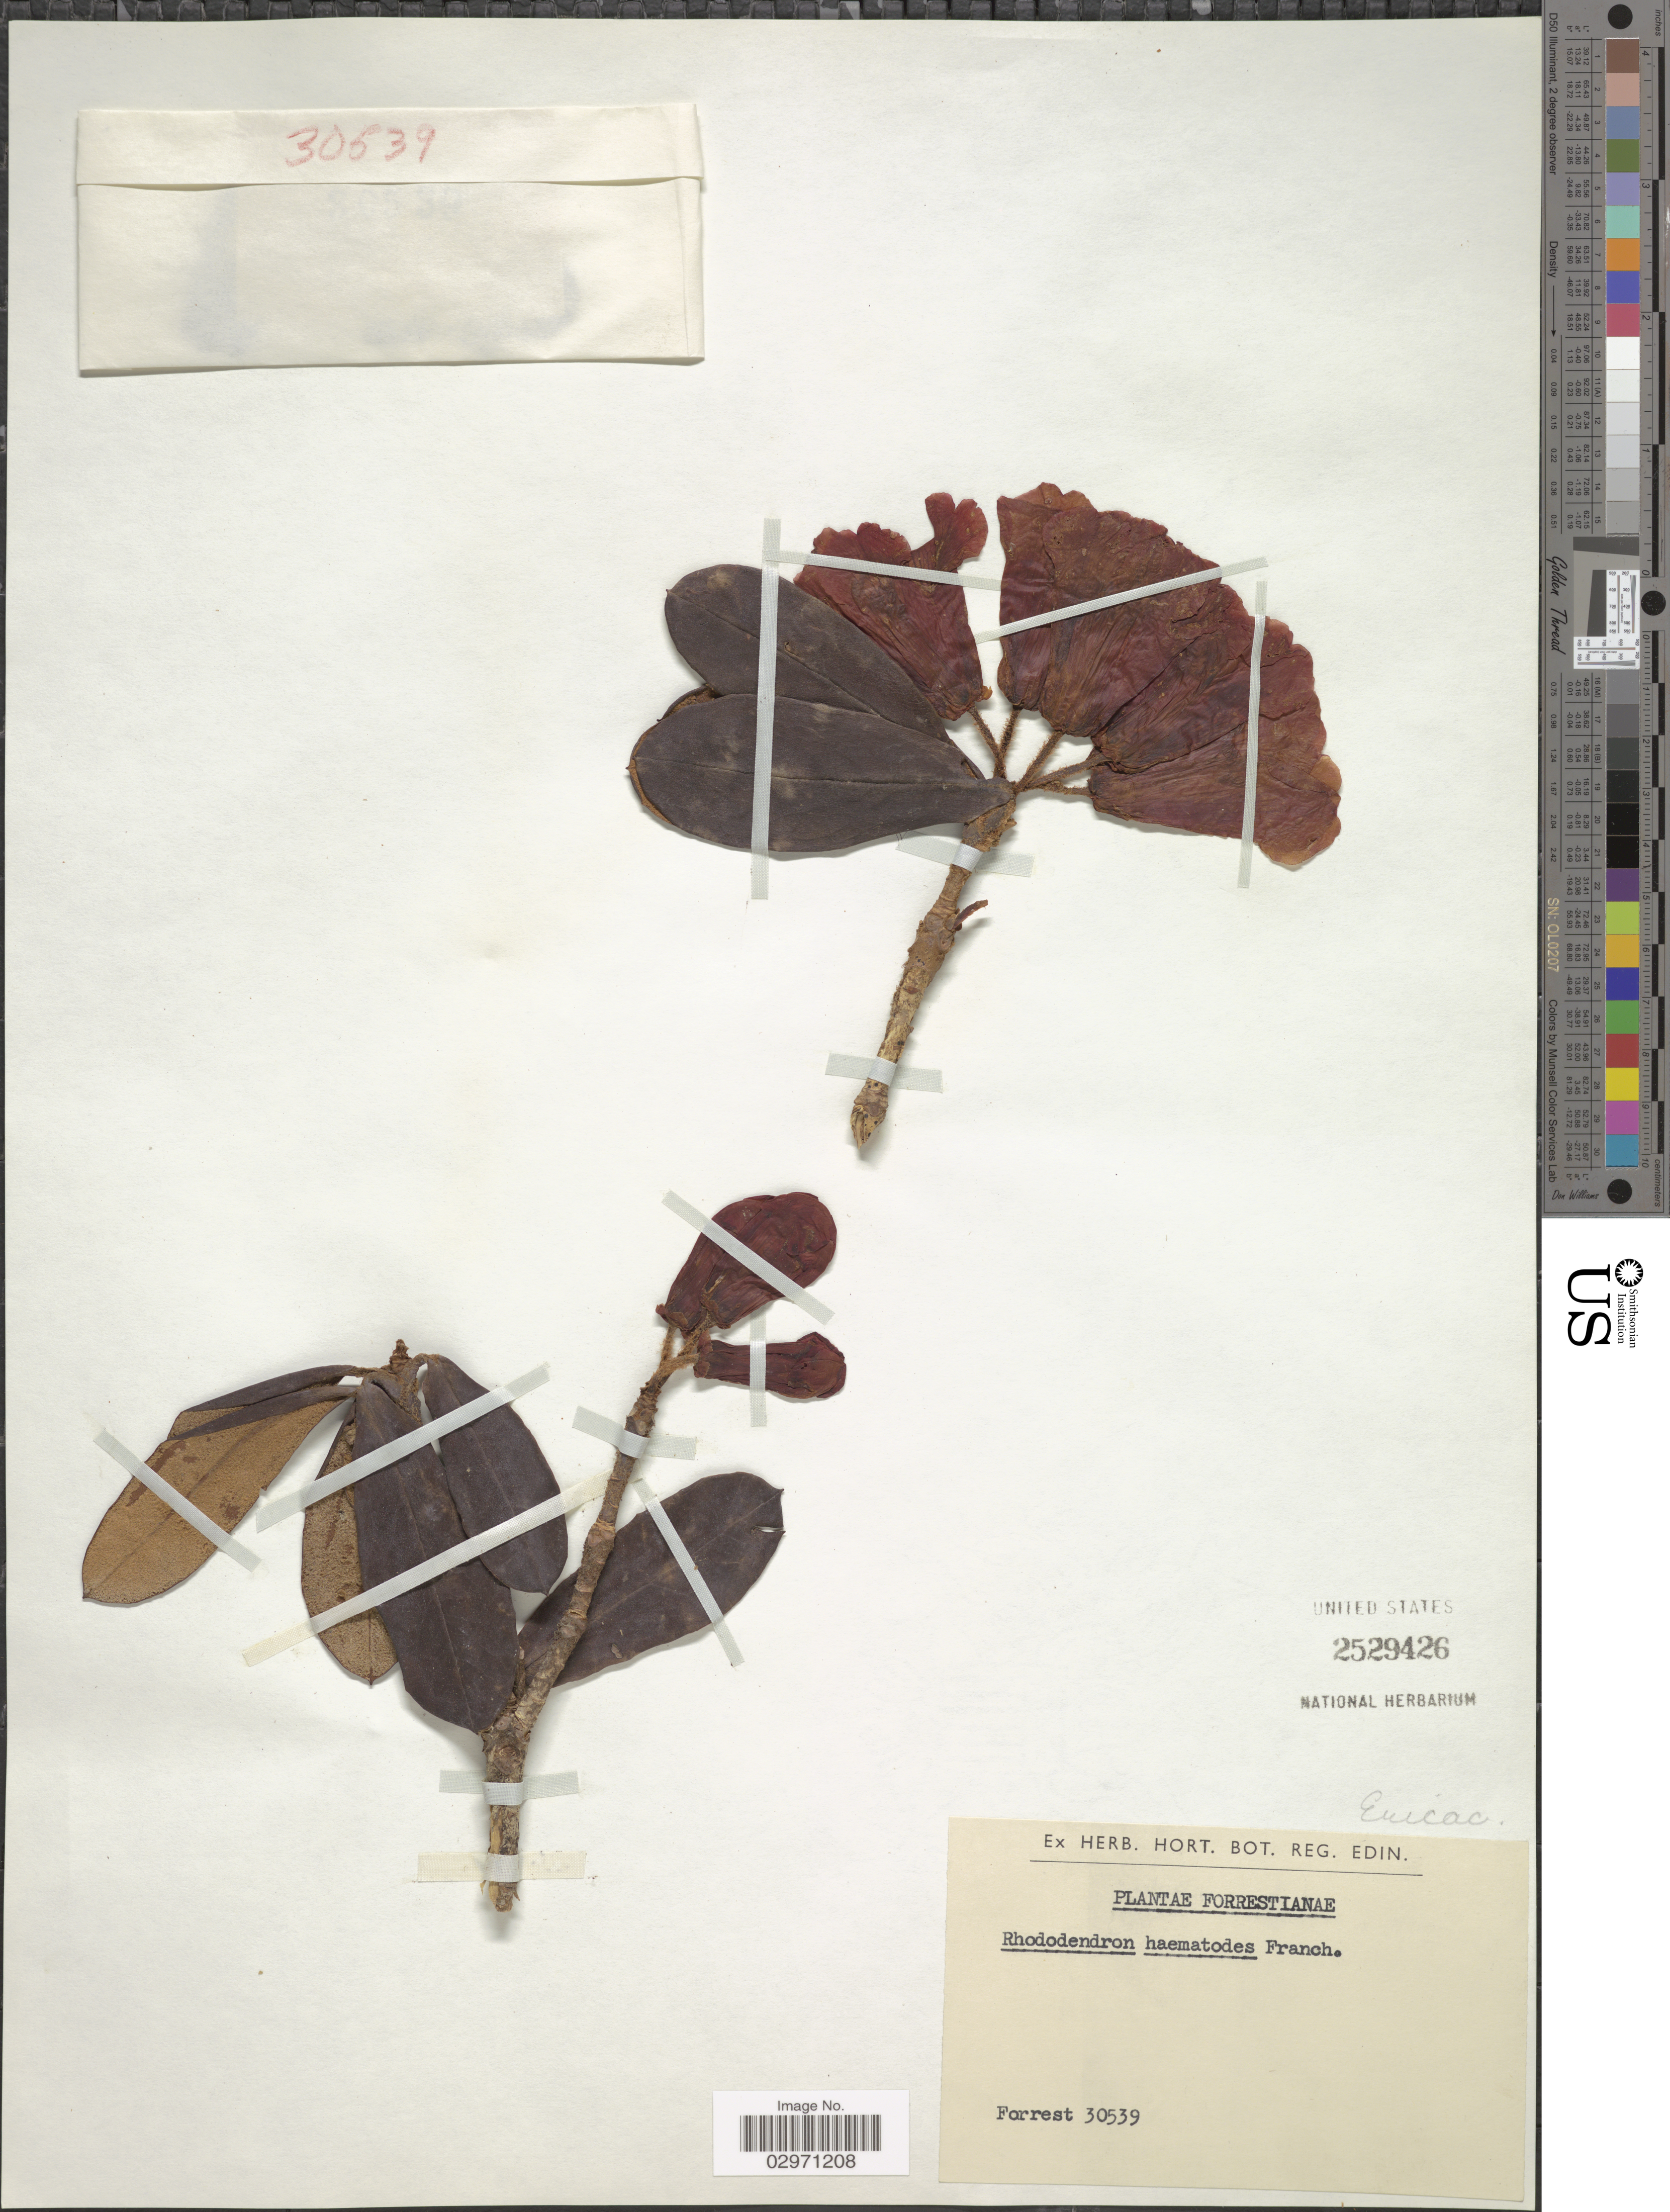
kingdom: Plantae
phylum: Tracheophyta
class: Magnoliopsida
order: Ericales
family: Ericaceae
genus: Rhododendron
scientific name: Rhododendron haematodes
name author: Franch.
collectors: -. Forrest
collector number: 30539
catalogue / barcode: US 2529426